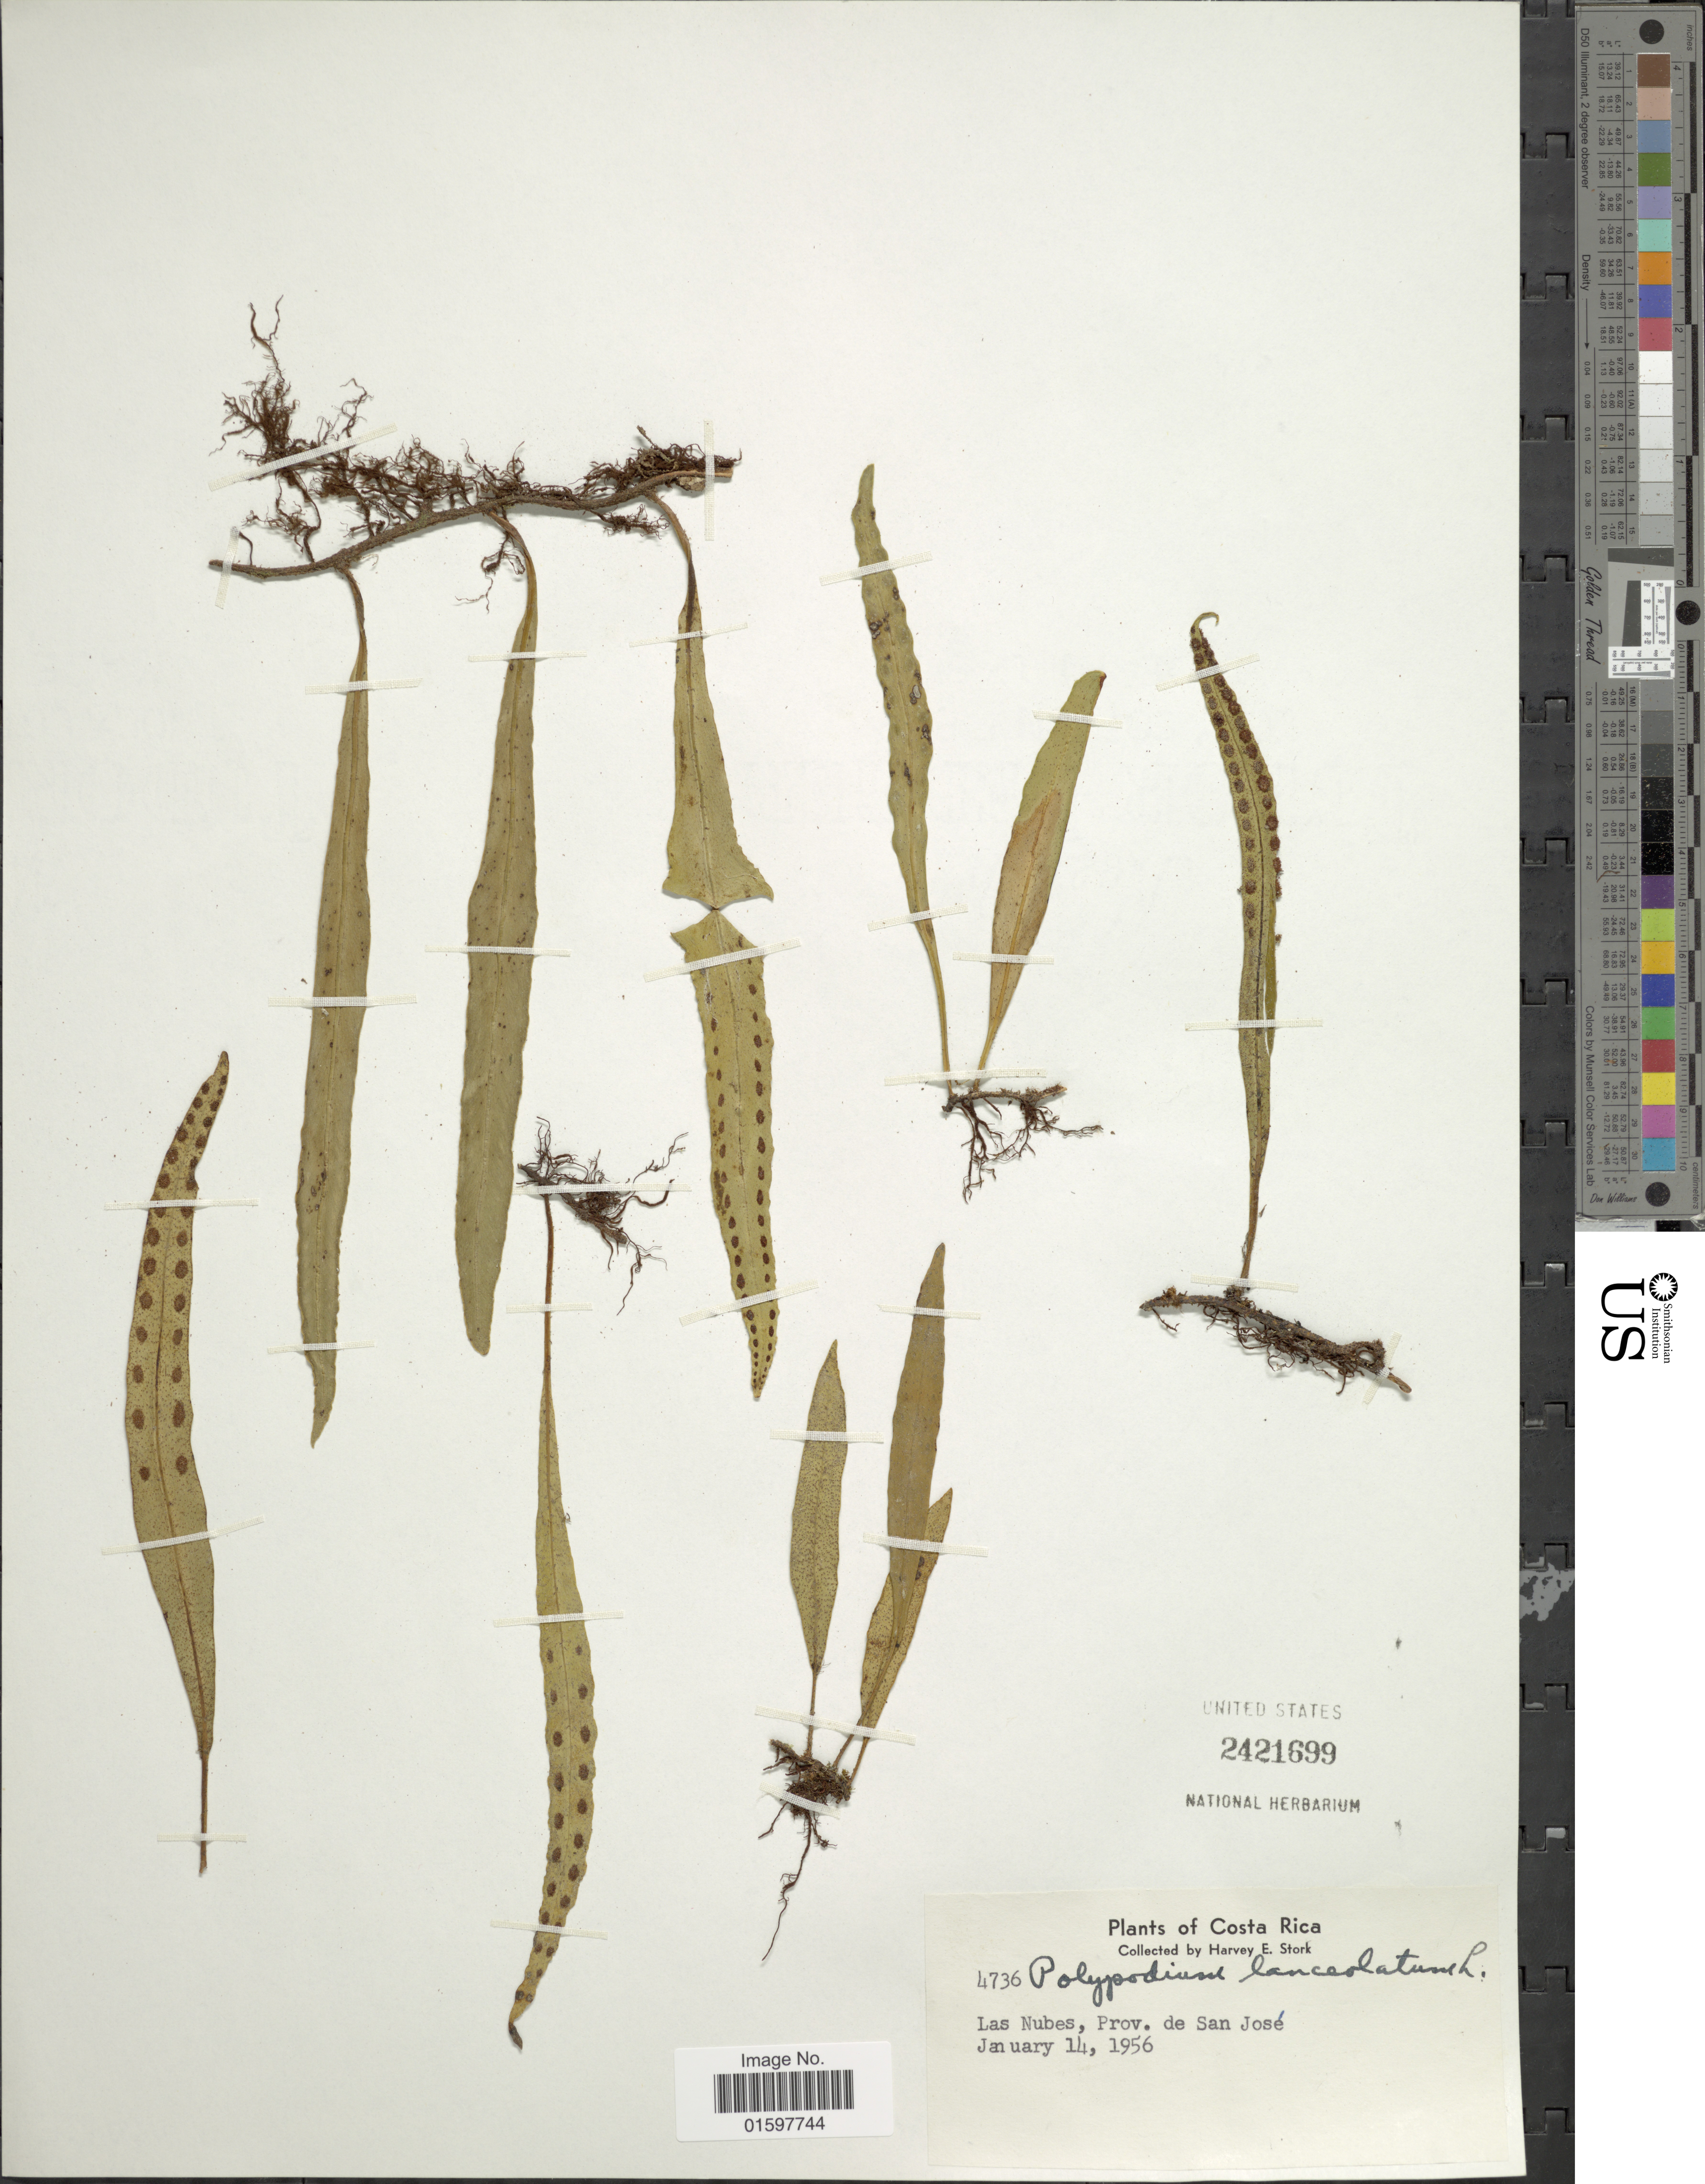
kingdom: Plantae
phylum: Tracheophyta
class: Polypodiopsida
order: Polypodiales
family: Polypodiaceae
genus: Pleopeltis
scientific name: Pleopeltis macrocarpa var. complanata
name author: (Weath.) Lellinger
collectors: H. E. Stork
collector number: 4736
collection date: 1956-01-14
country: Costa Rica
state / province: San José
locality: Las Nubes.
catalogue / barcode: US 2421699